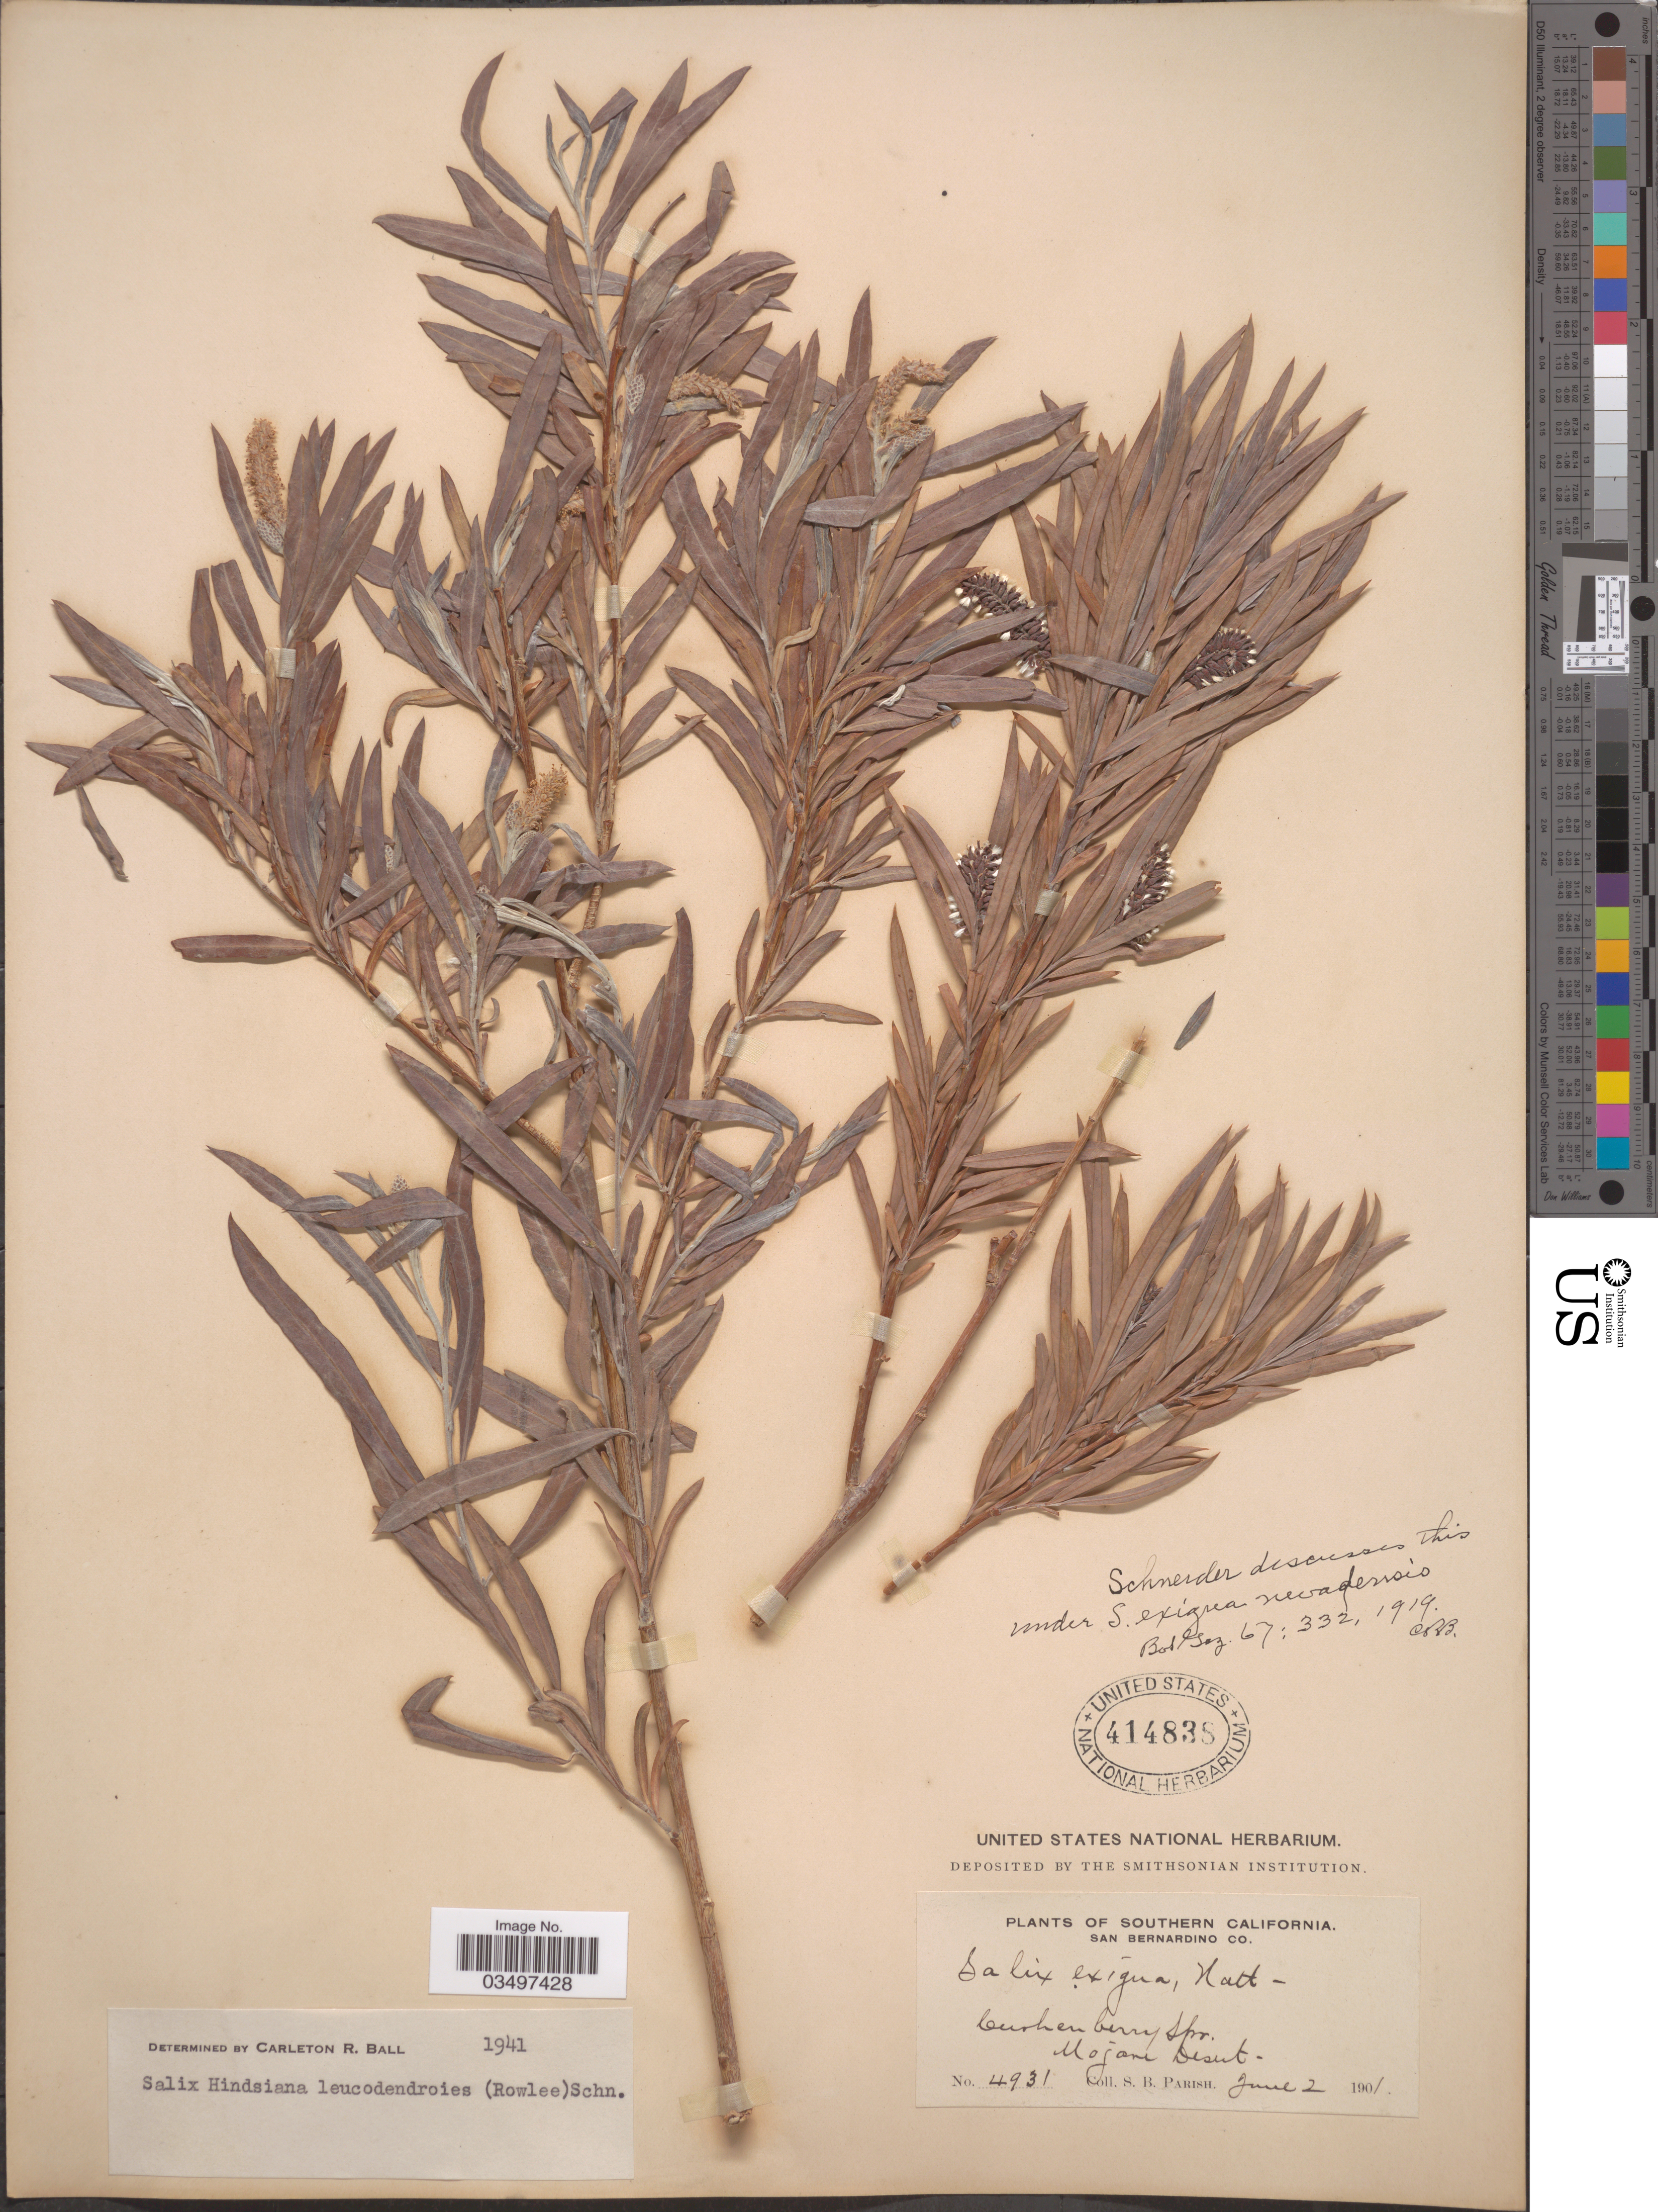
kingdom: Plantae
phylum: Tracheophyta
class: Magnoliopsida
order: Malpighiales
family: Salicaceae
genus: Salix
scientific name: Salix hindsiana var. leucodendroides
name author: (Rowlee) C.R. Ball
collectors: S. B. Parish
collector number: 4931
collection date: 1901-06-02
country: United States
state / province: California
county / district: San Bernardino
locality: Southern California. San Bernardino Co. Mojave Desert.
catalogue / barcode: US 414838